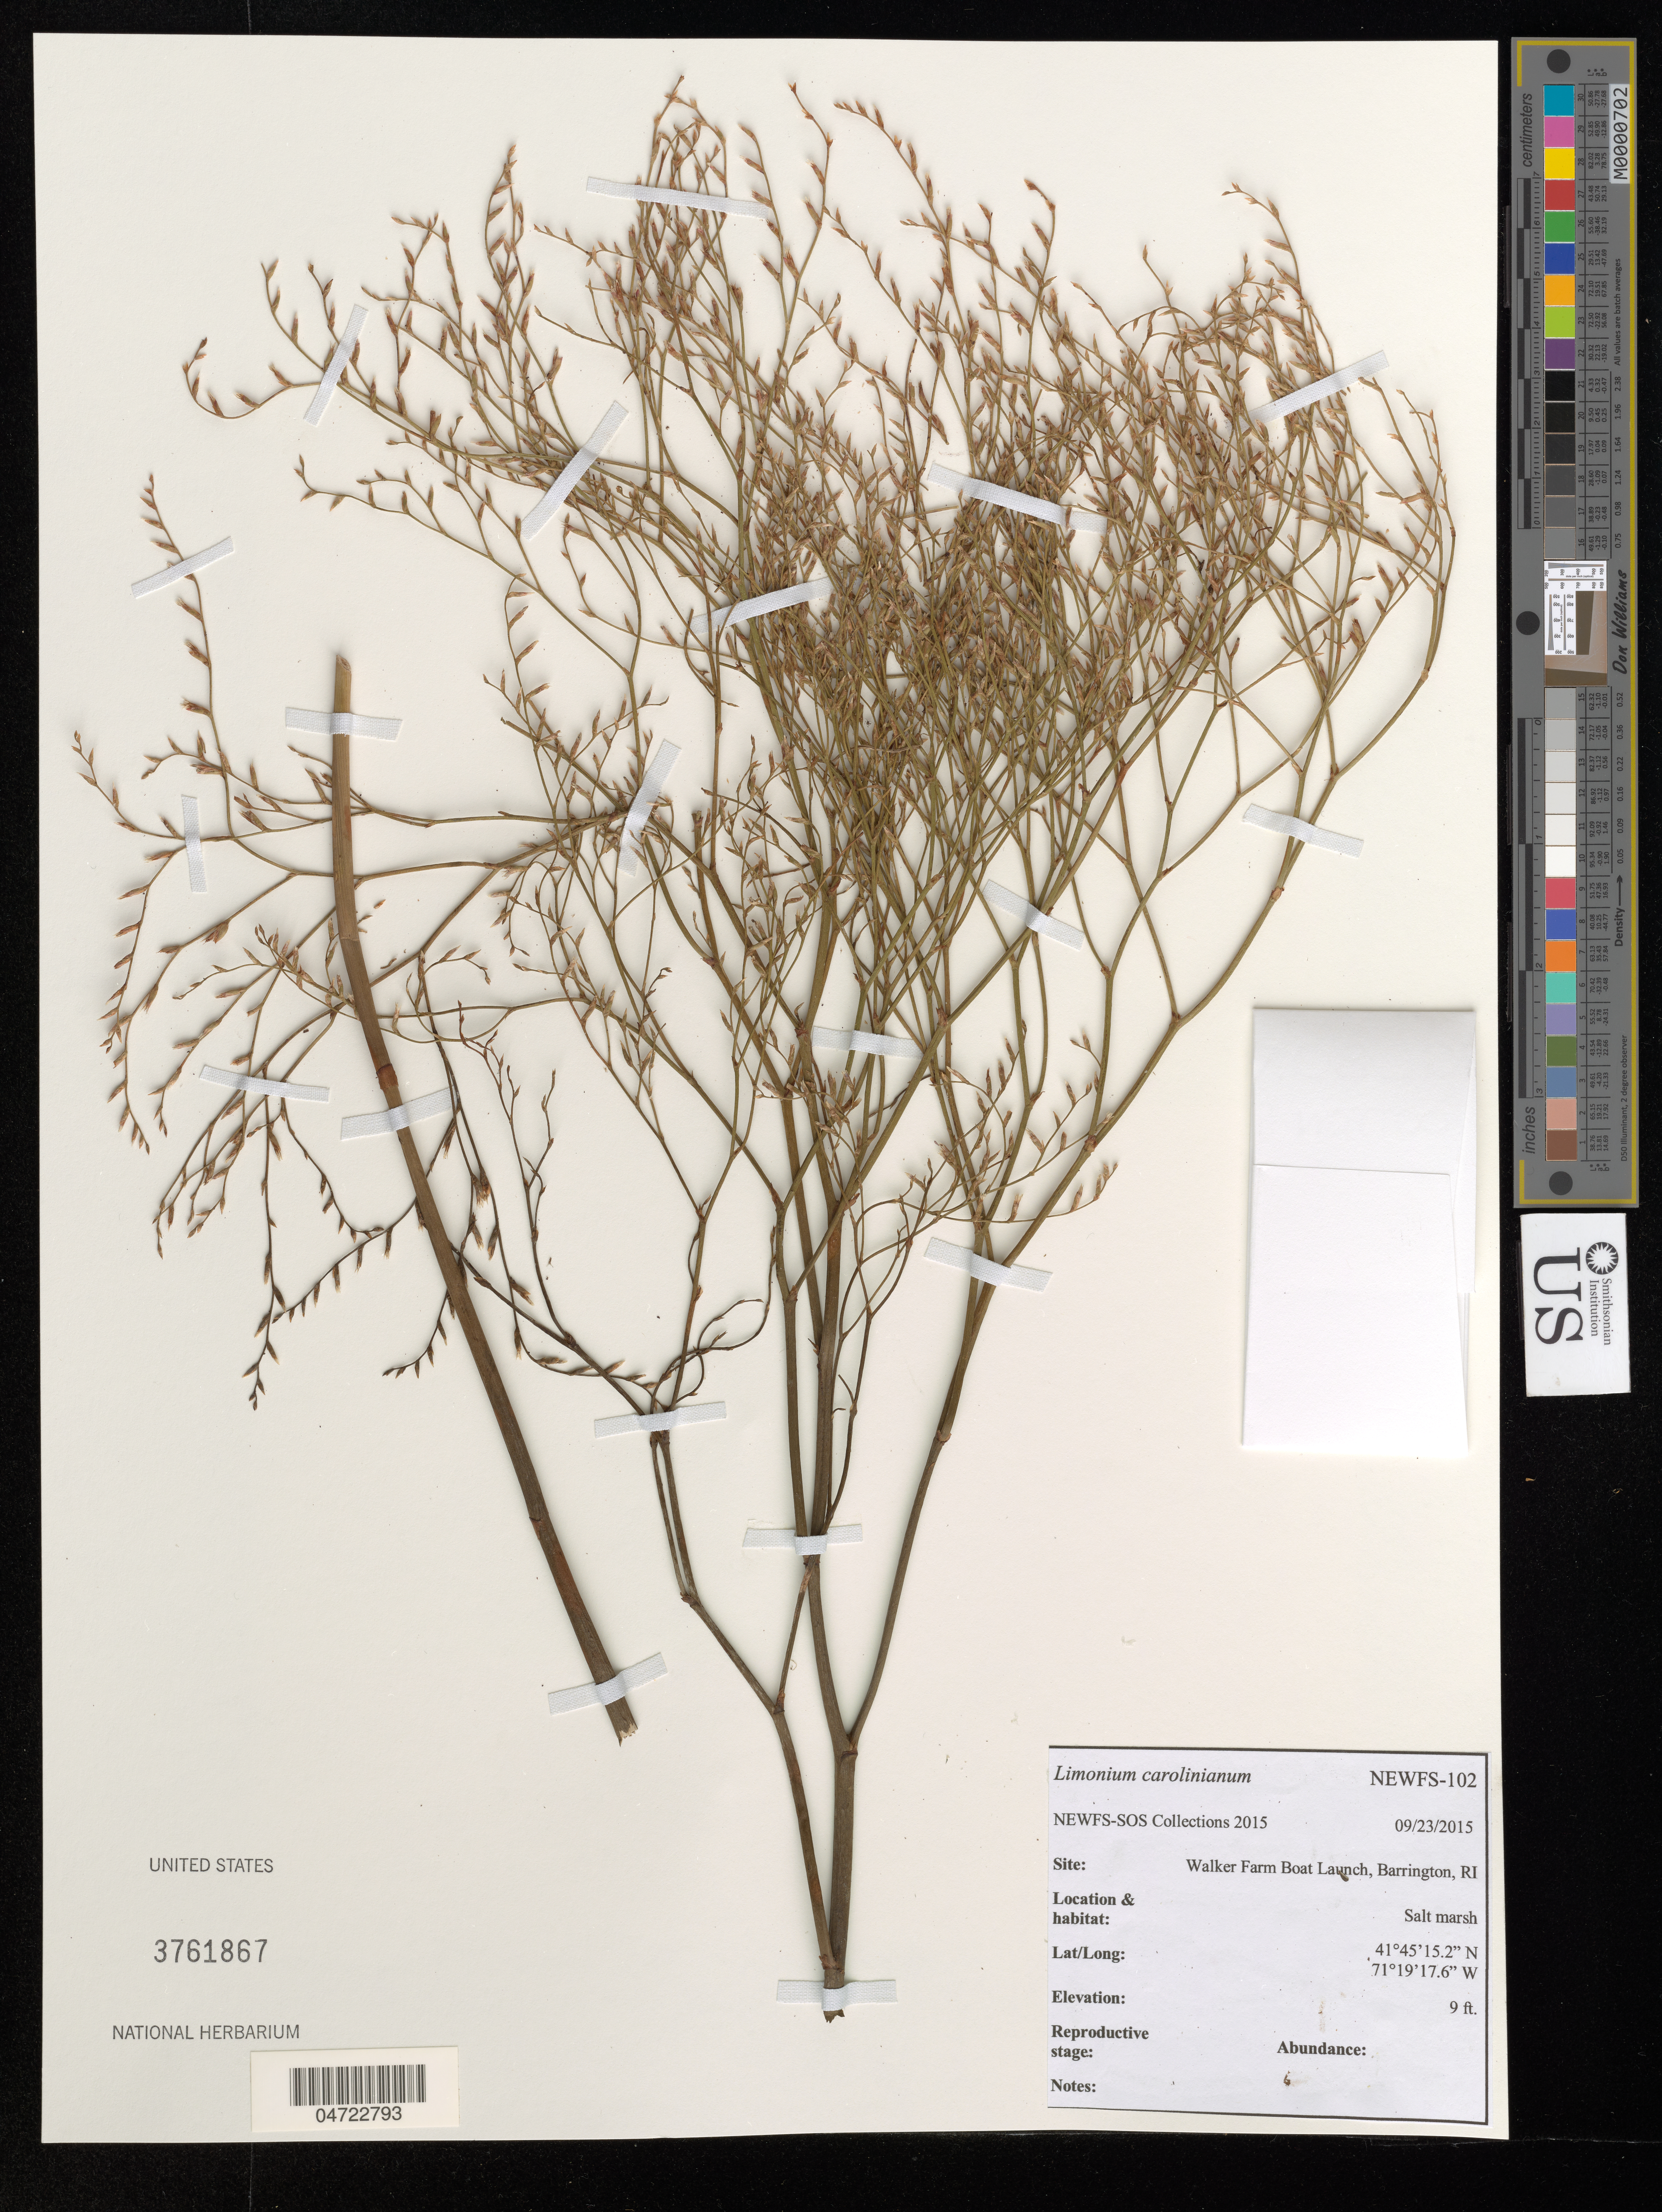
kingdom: Plantae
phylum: Tracheophyta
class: Magnoliopsida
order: Caryophyllales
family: Plumbaginaceae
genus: Limonium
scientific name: Limonium carolinianum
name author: (Walter) Britton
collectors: NEWFS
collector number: NEWFS-102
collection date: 2015-09-23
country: United States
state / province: Rhode Island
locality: Walker Farm Boat Launch, Barrington.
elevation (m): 3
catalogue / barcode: US 3761867